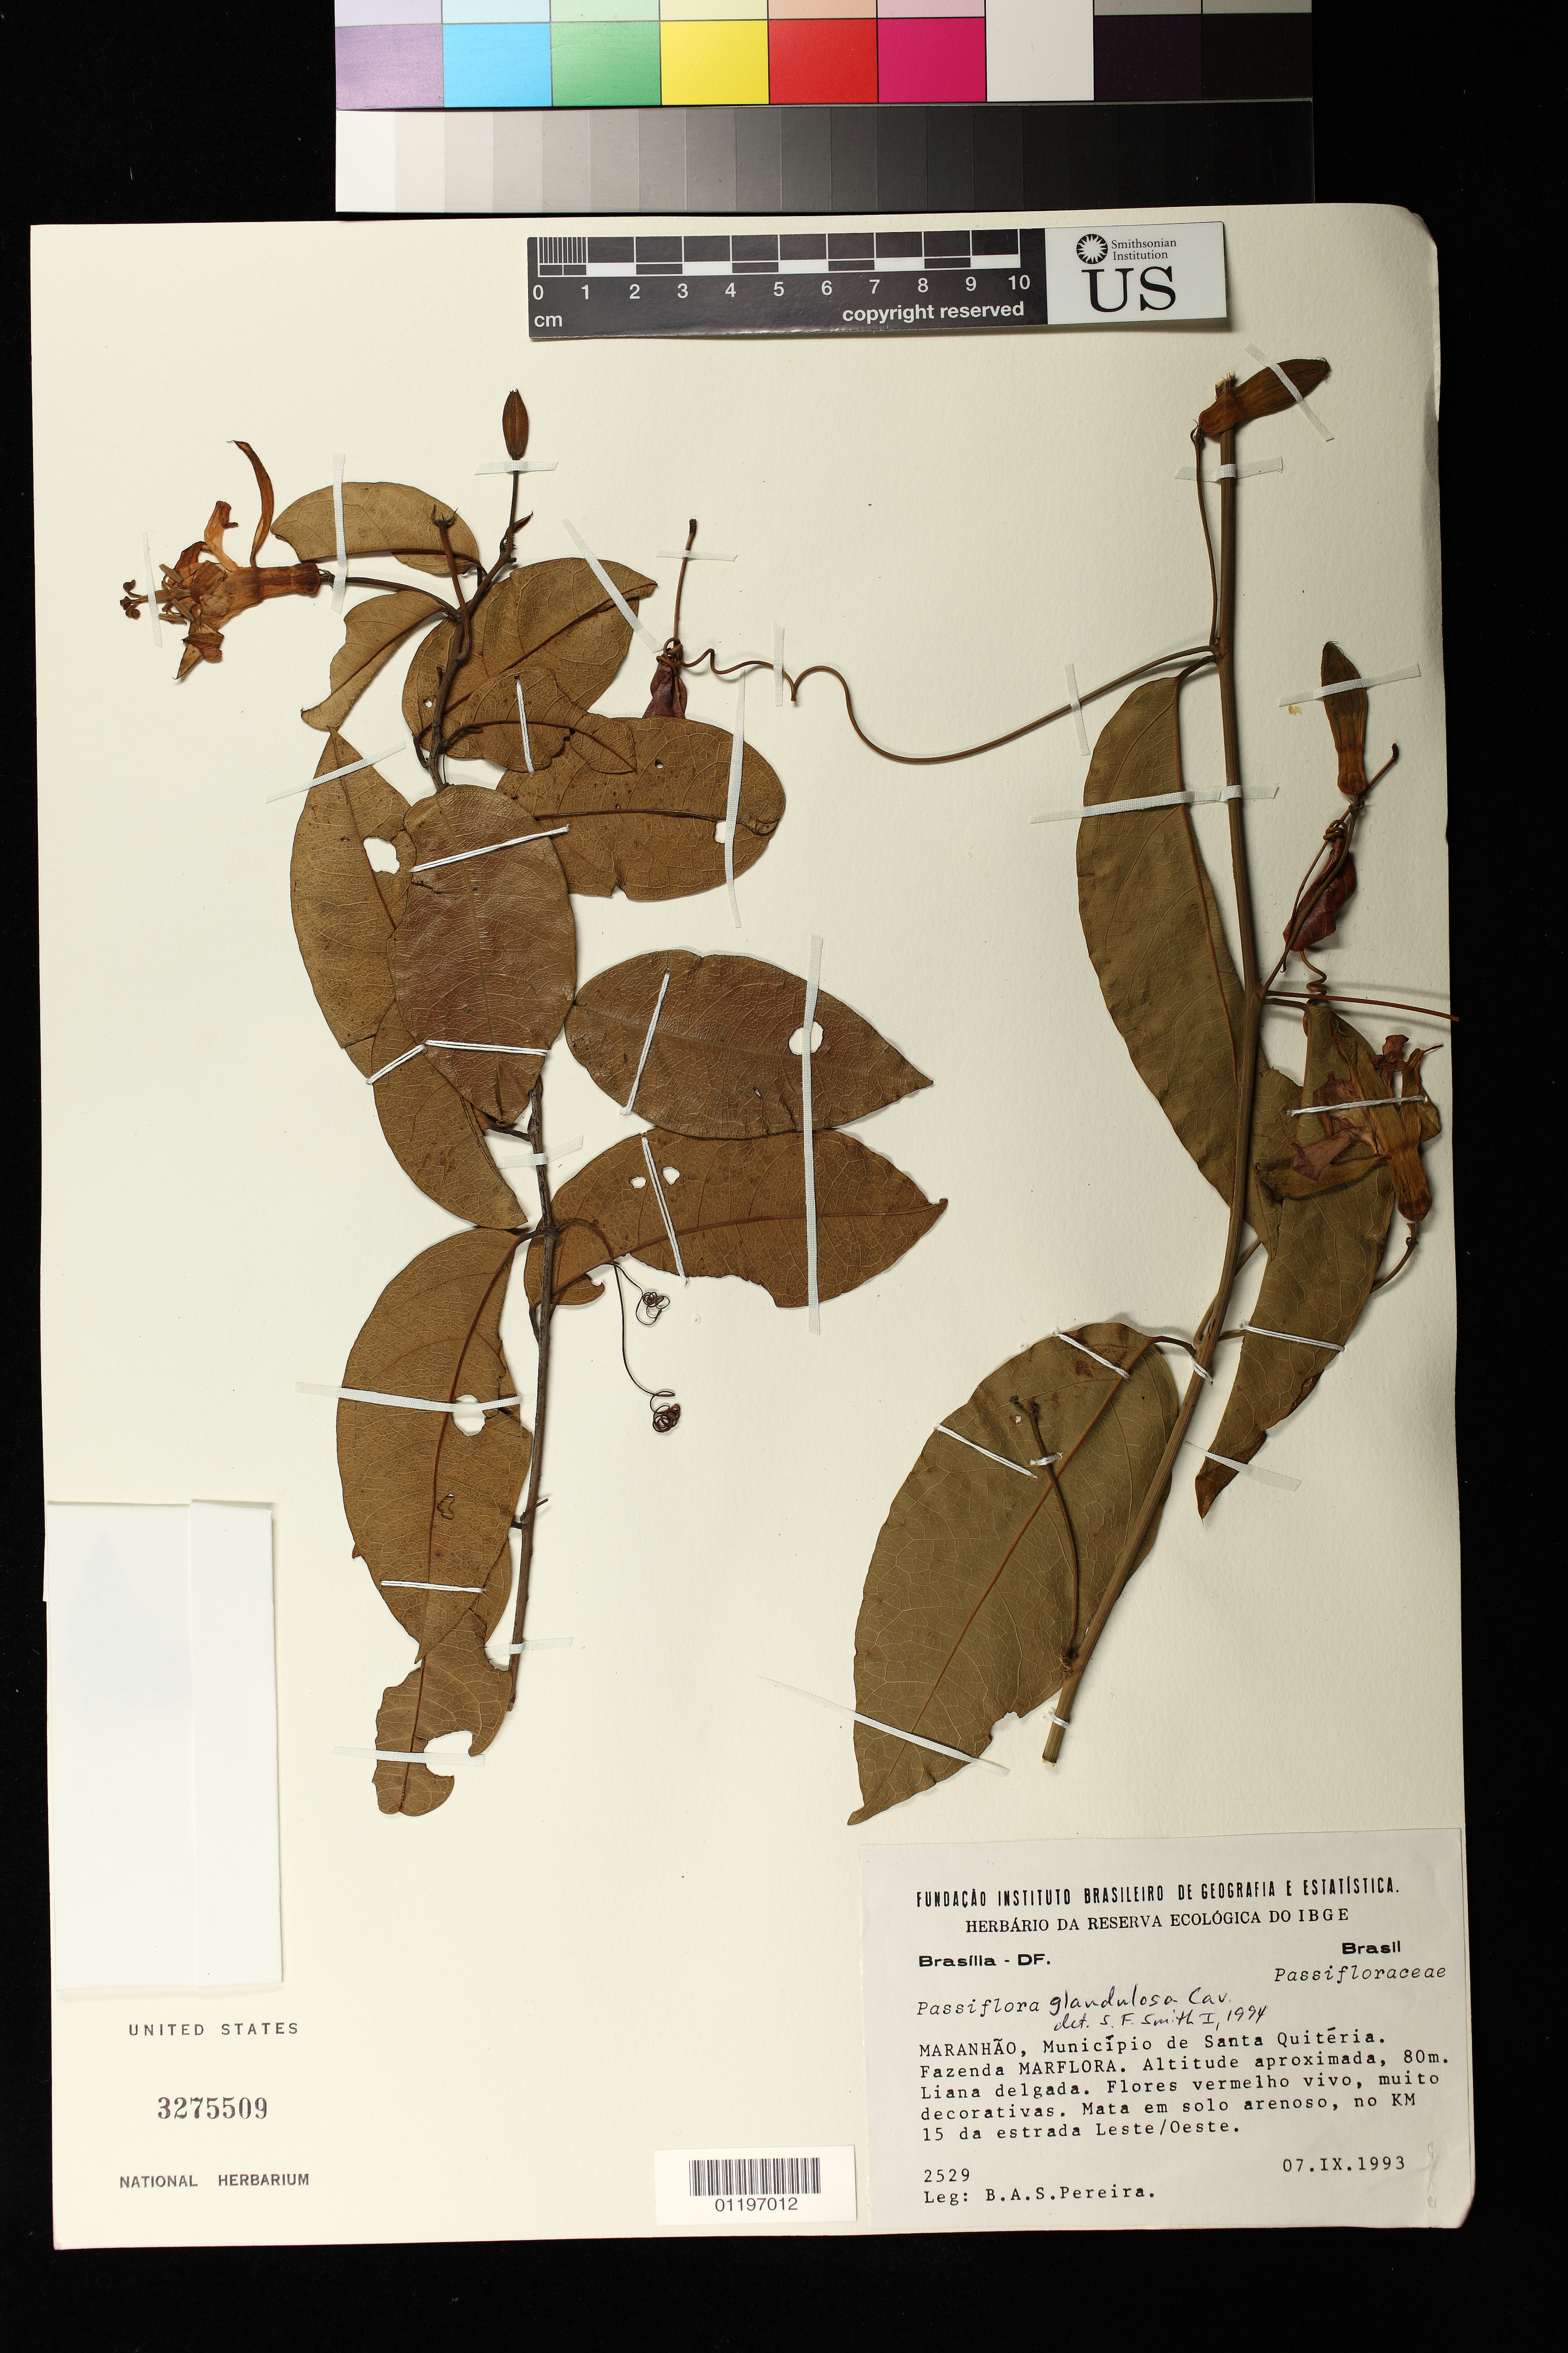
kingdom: Plantae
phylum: Tracheophyta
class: Magnoliopsida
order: Malpighiales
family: Passifloraceae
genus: Passiflora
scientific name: Passiflora glandulosa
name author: Cav.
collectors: B. A. S. Pereira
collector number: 2529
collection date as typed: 09 Jul 1993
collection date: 1993-07-09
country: Brazil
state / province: Maranhão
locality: Maranhao, Municipio de Santa Quiteria. Fazenda Marflora.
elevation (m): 80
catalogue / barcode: US 3275509